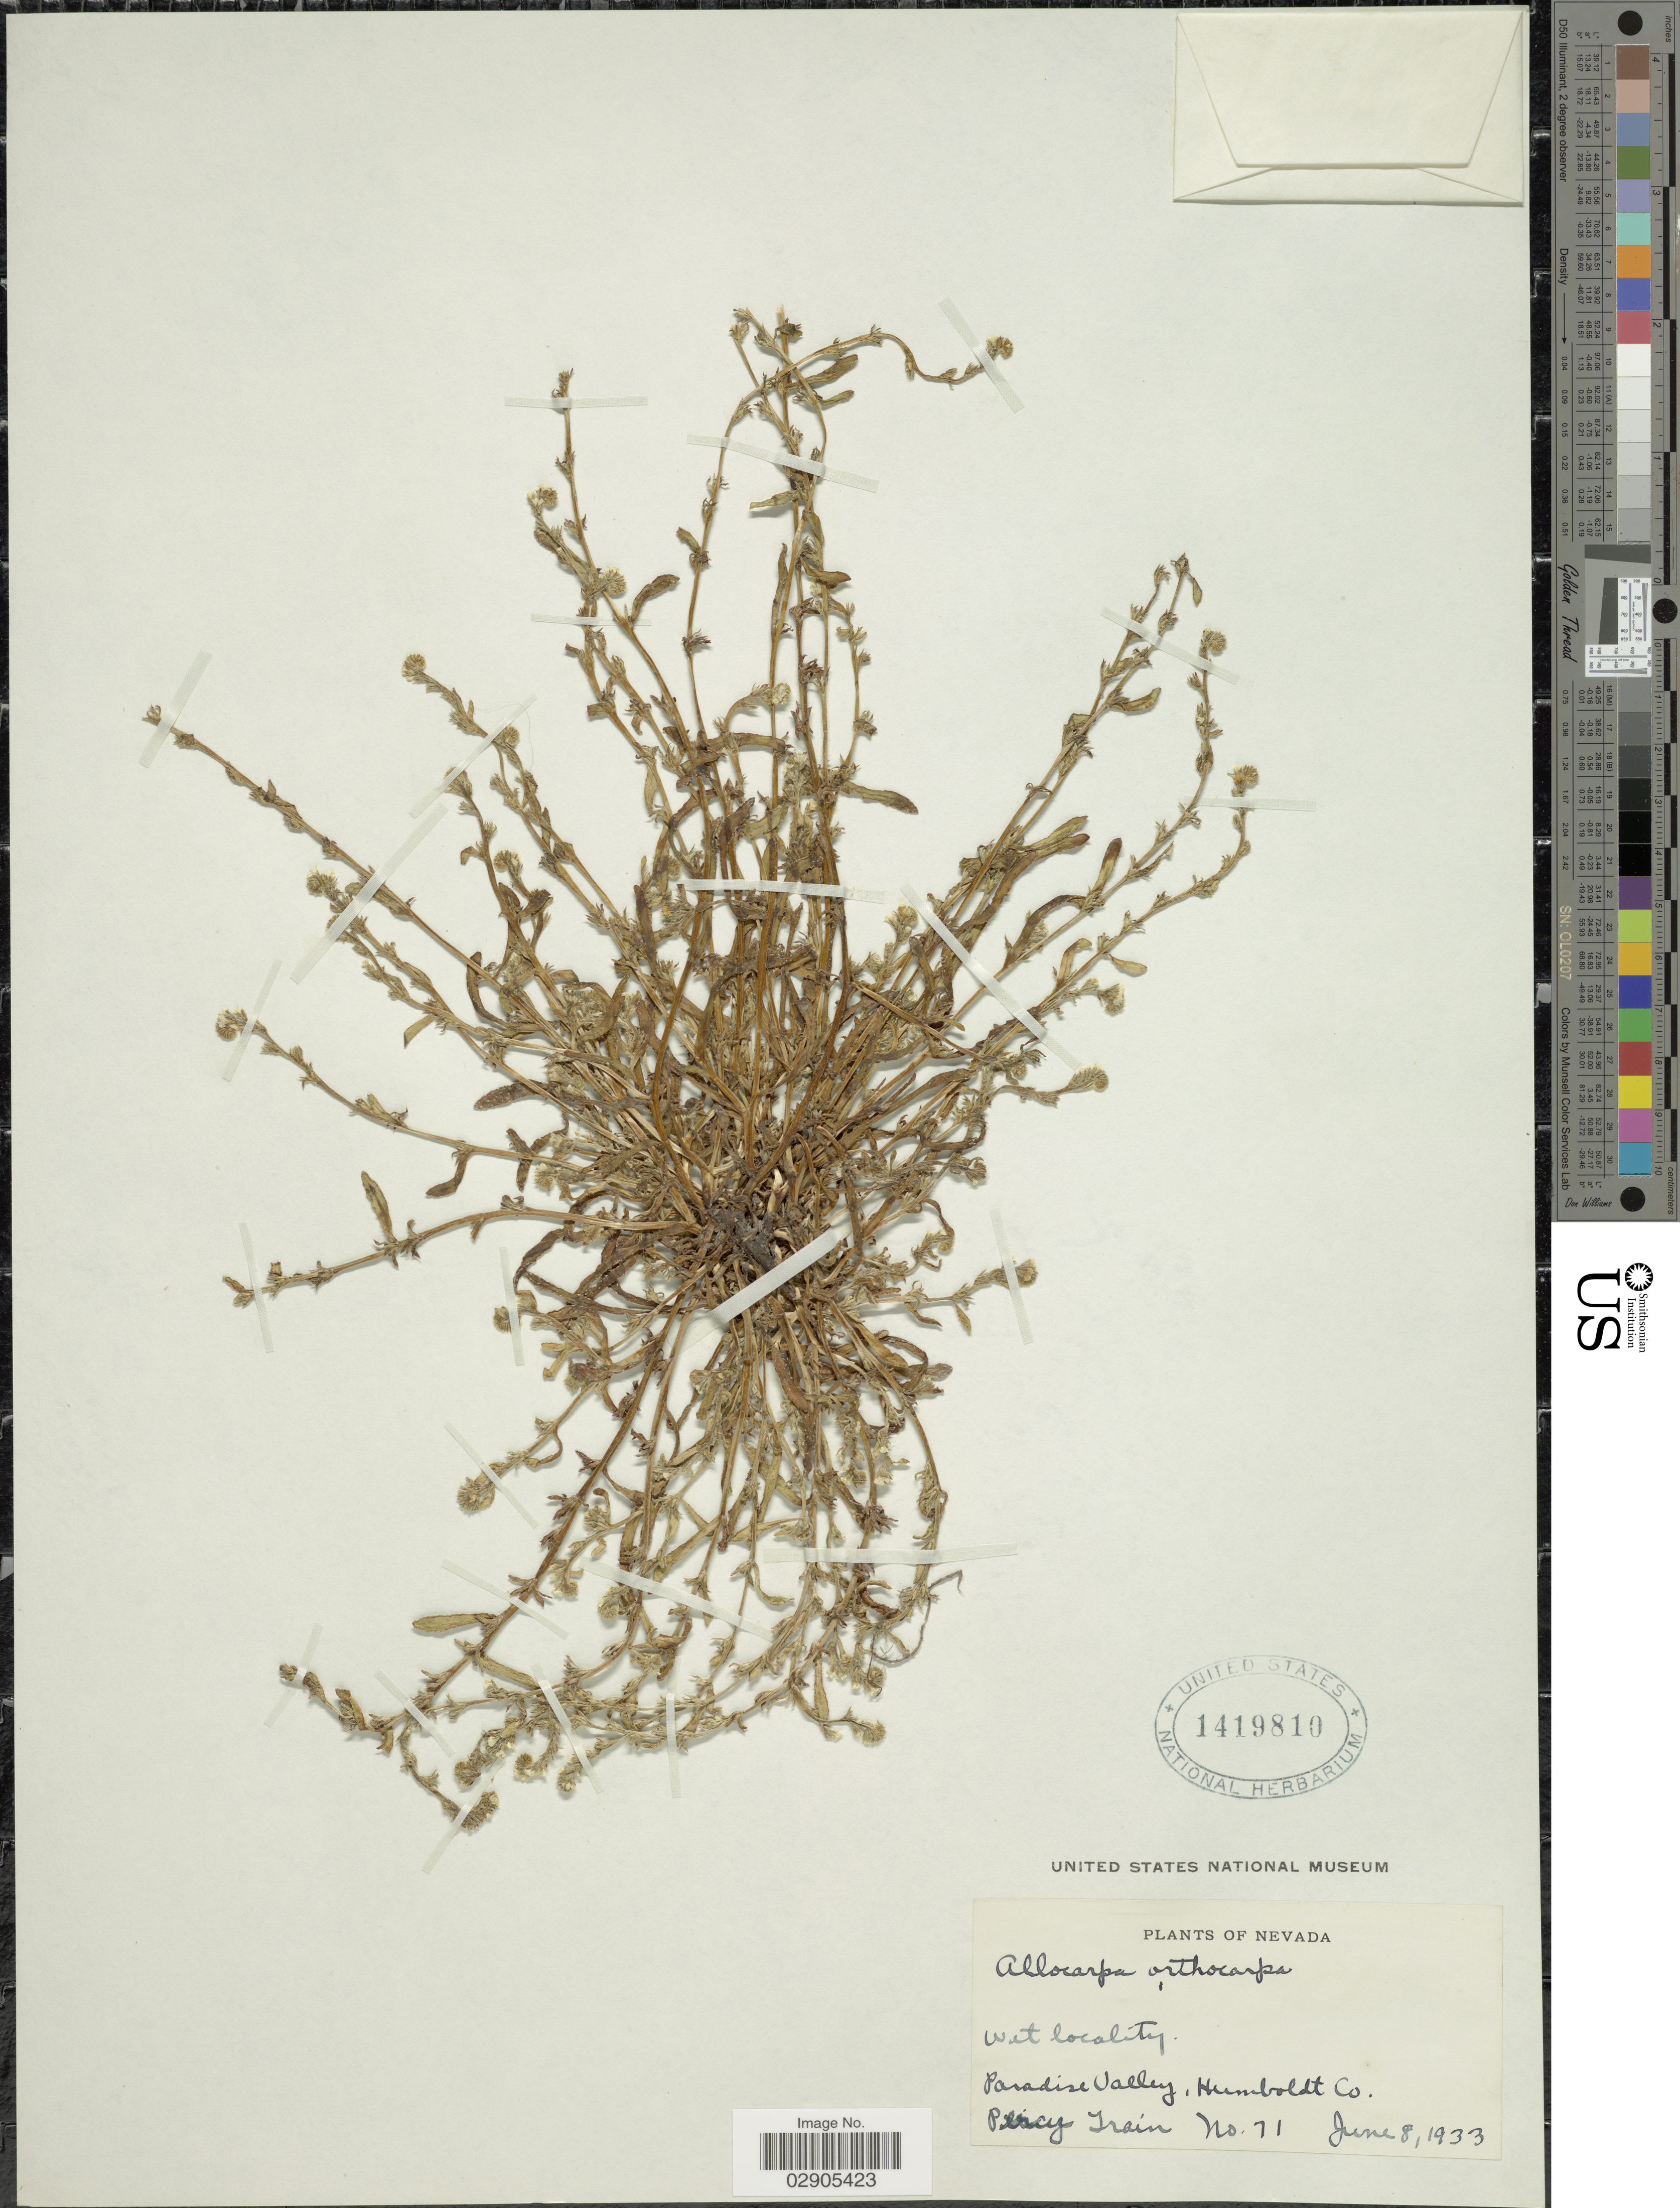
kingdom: Plantae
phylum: Tracheophyta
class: Magnoliopsida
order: Boraginales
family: Boraginaceae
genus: Allocarya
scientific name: Allocarya orthocarpa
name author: Greene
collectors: P. Irain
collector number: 71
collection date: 1933-06-08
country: United States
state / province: Nevada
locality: Paradise Valley, Humboldt Co.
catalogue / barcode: US 1419810